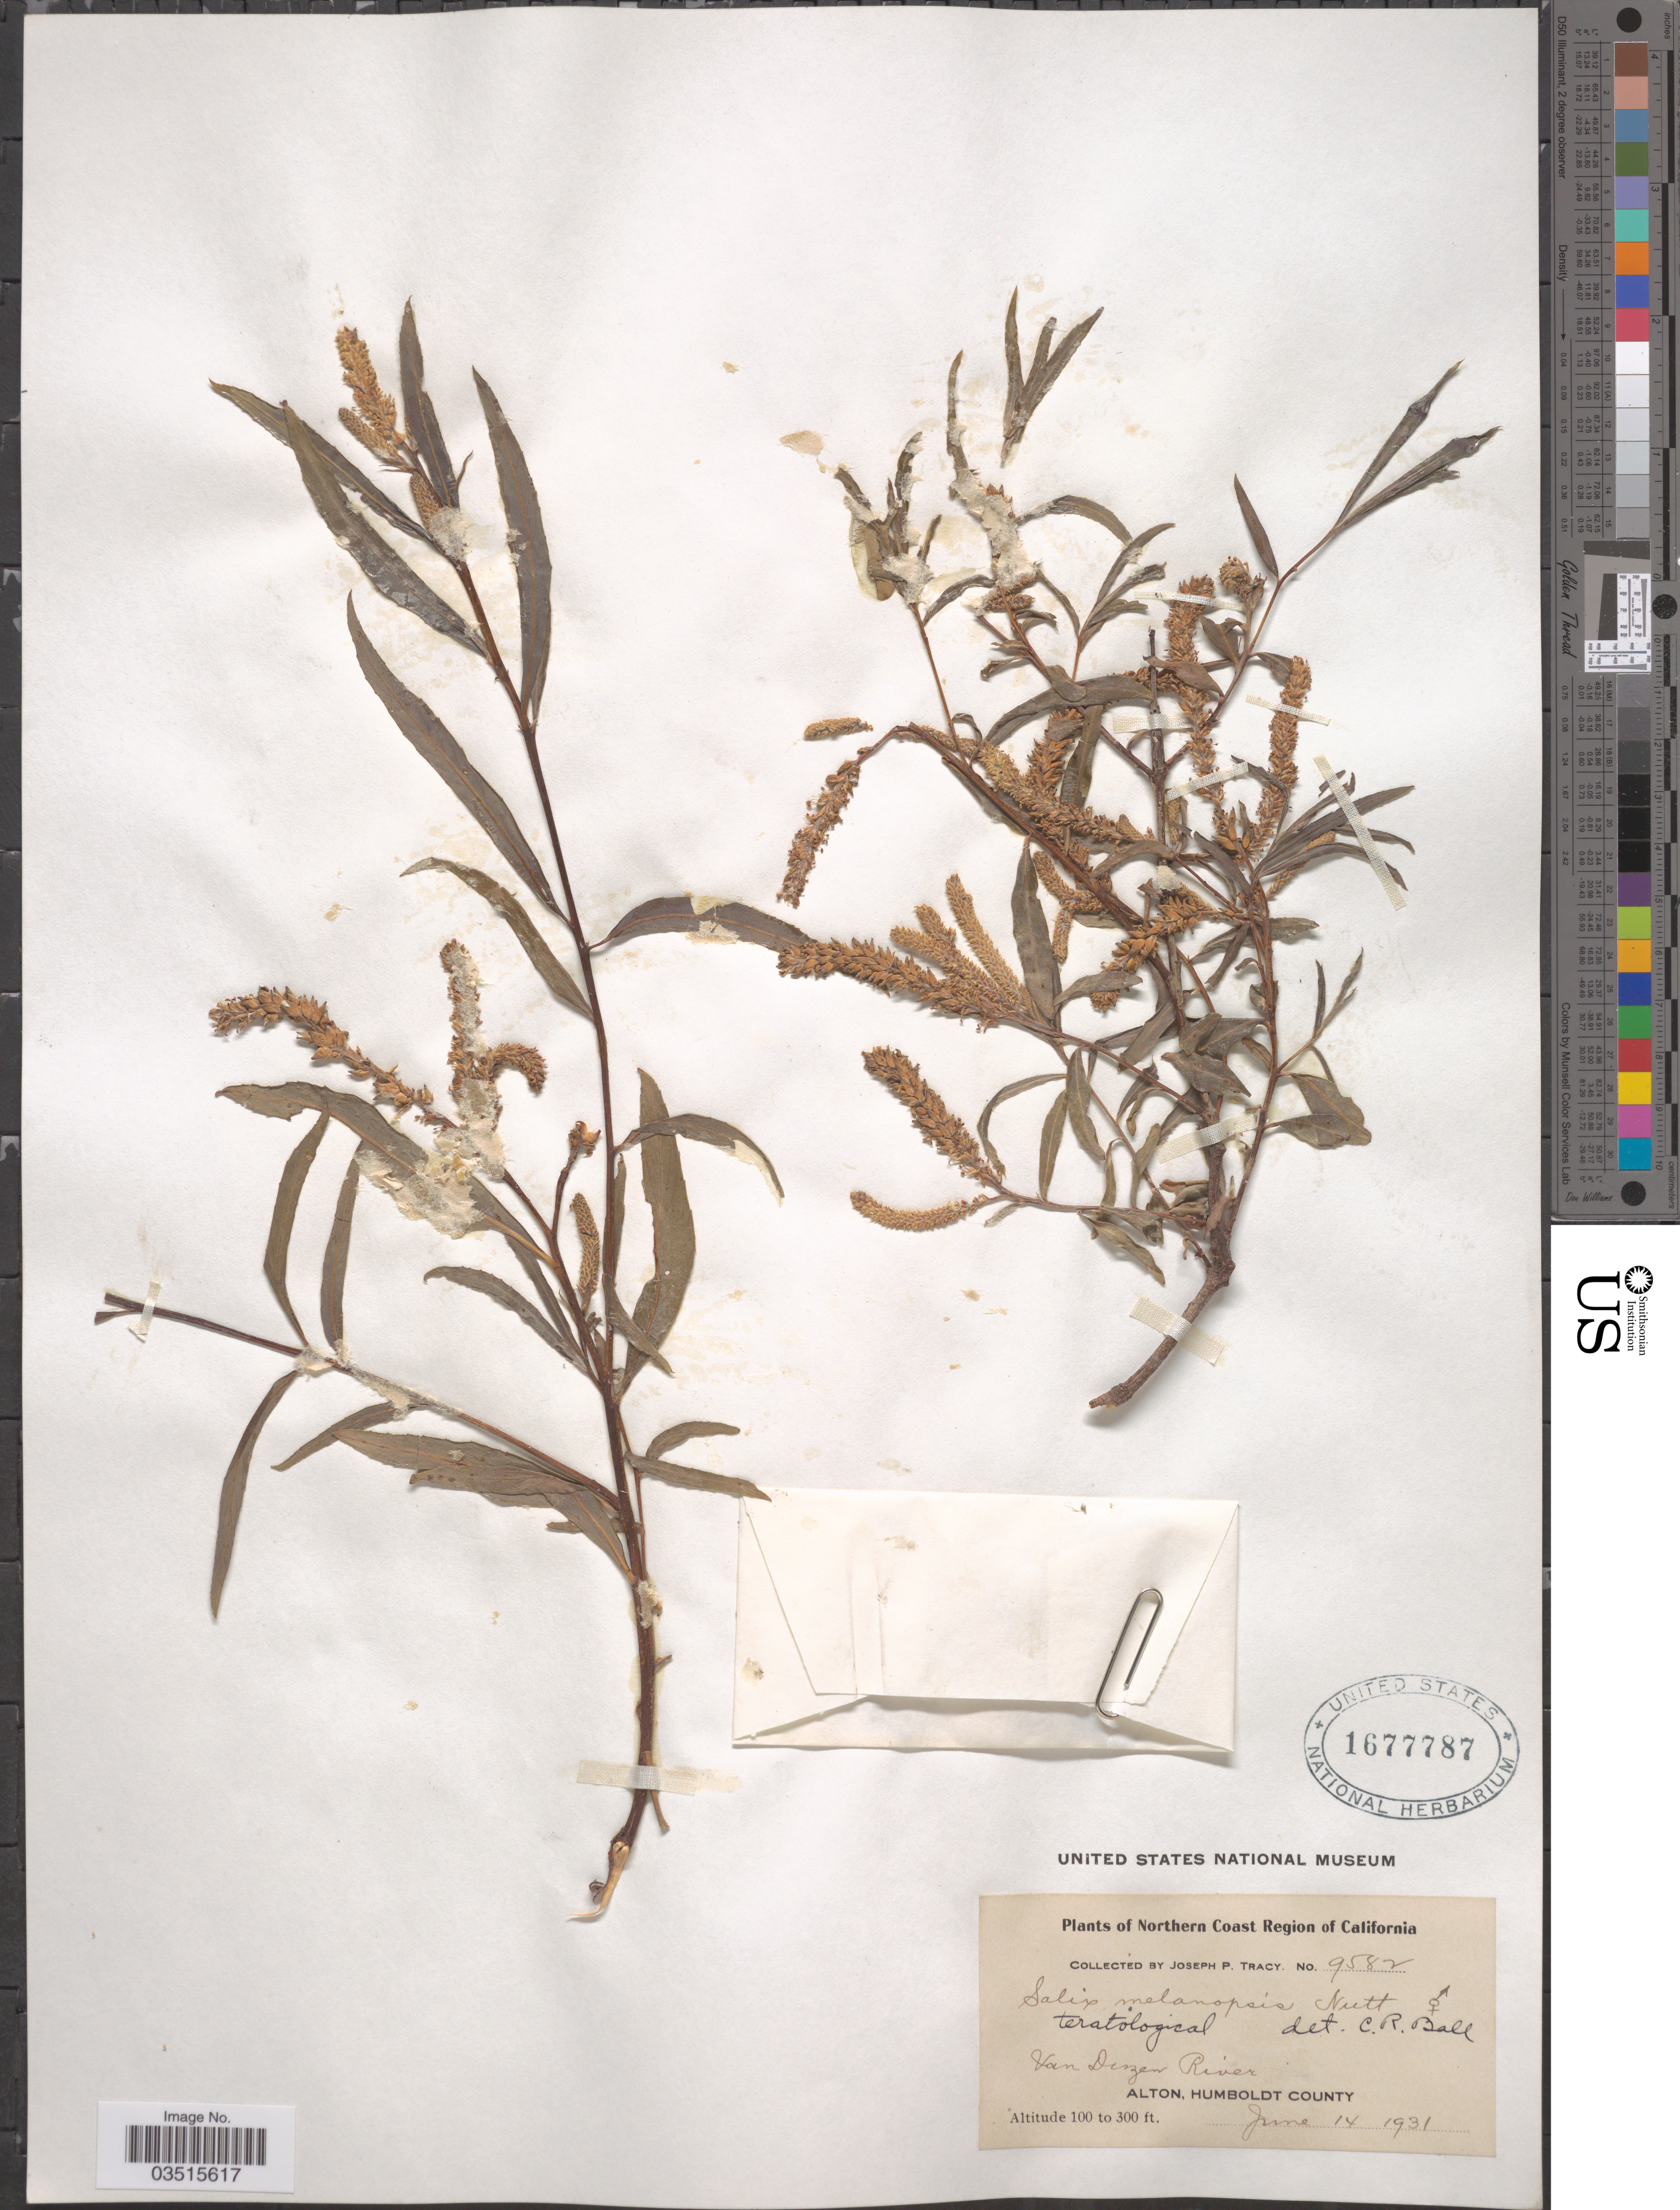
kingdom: Plantae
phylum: Tracheophyta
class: Magnoliopsida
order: Malpighiales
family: Salicaceae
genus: Salix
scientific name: Salix melanopsis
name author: Nutt.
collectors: J. Tracy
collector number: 9582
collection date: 1931-06-14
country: United States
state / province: California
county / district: Humboldt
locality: Northern Coast Region of California. Van Duzen River. Alton, Humboldt County.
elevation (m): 30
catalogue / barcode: US 1677787